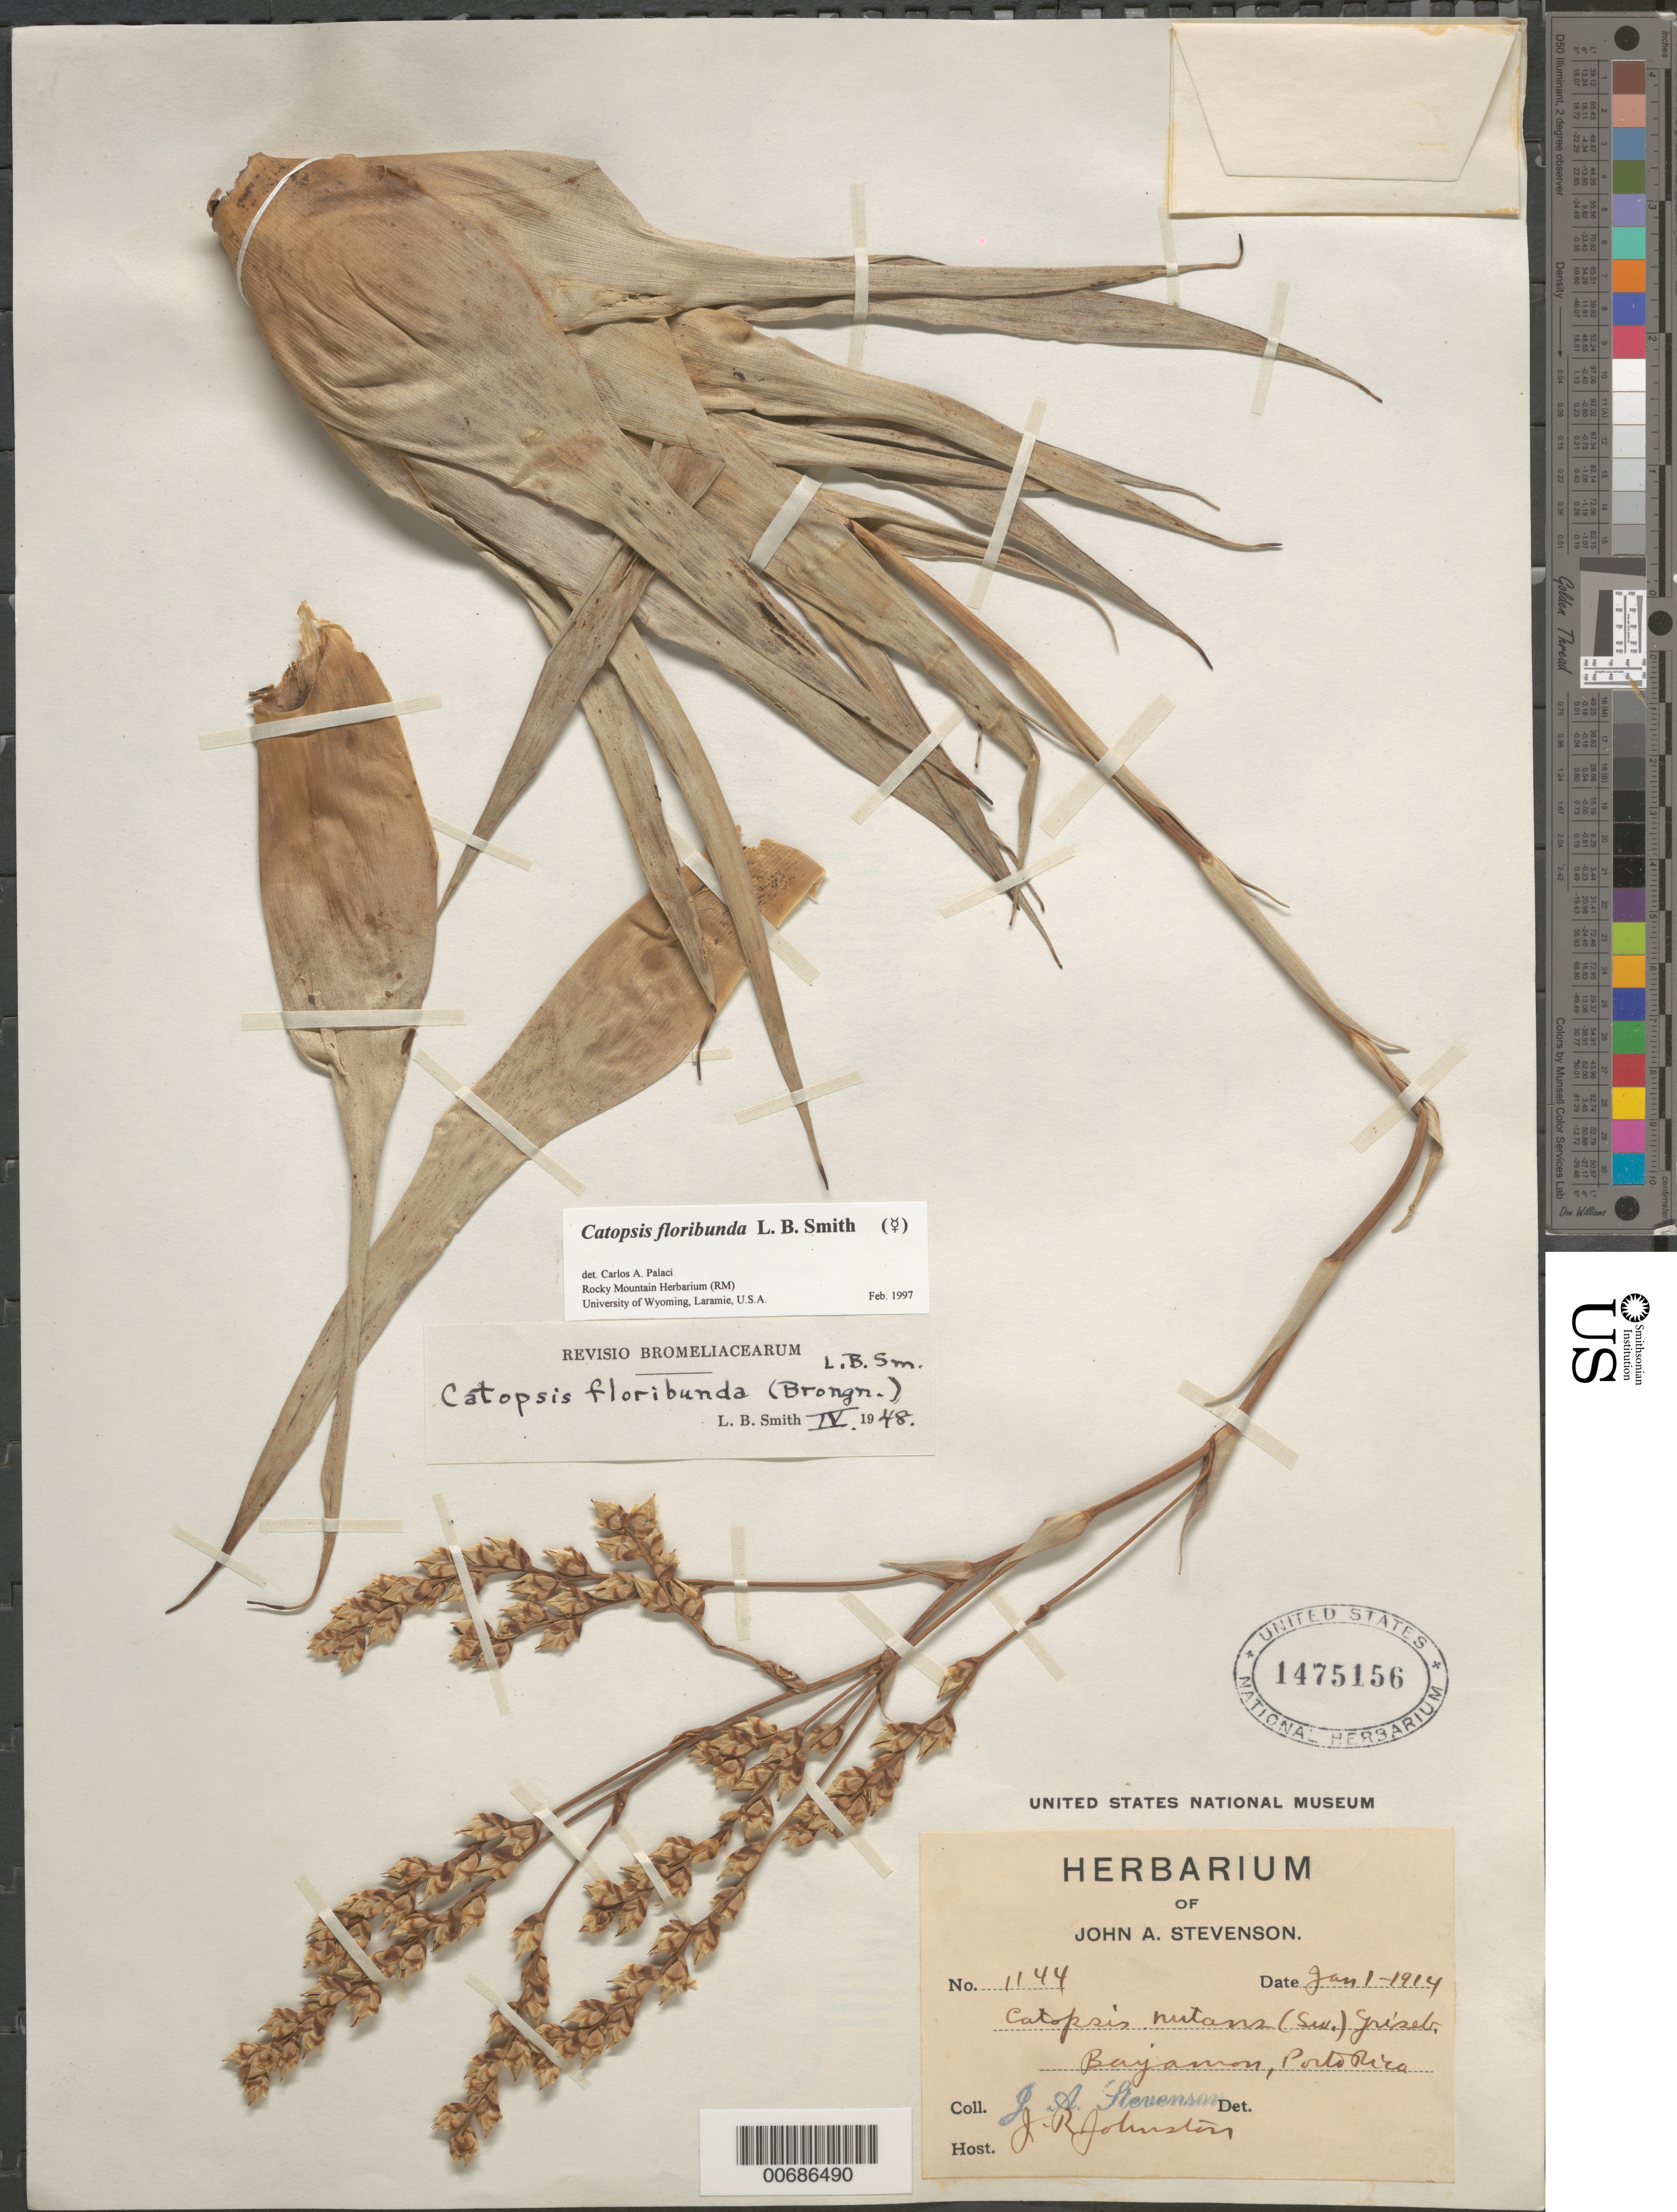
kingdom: Plantae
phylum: Tracheophyta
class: Liliopsida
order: Poales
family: Bromeliaceae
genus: Catopsis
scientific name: Catopsis floribunda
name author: L.B. Sm.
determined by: Palací, C. A., (RM), University of Wyoming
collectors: J. Stevenson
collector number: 1144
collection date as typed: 01 Jan 1914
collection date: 1914-01-01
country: Puerto Rico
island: Greater Antilles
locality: Bajamon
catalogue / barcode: US 1475156